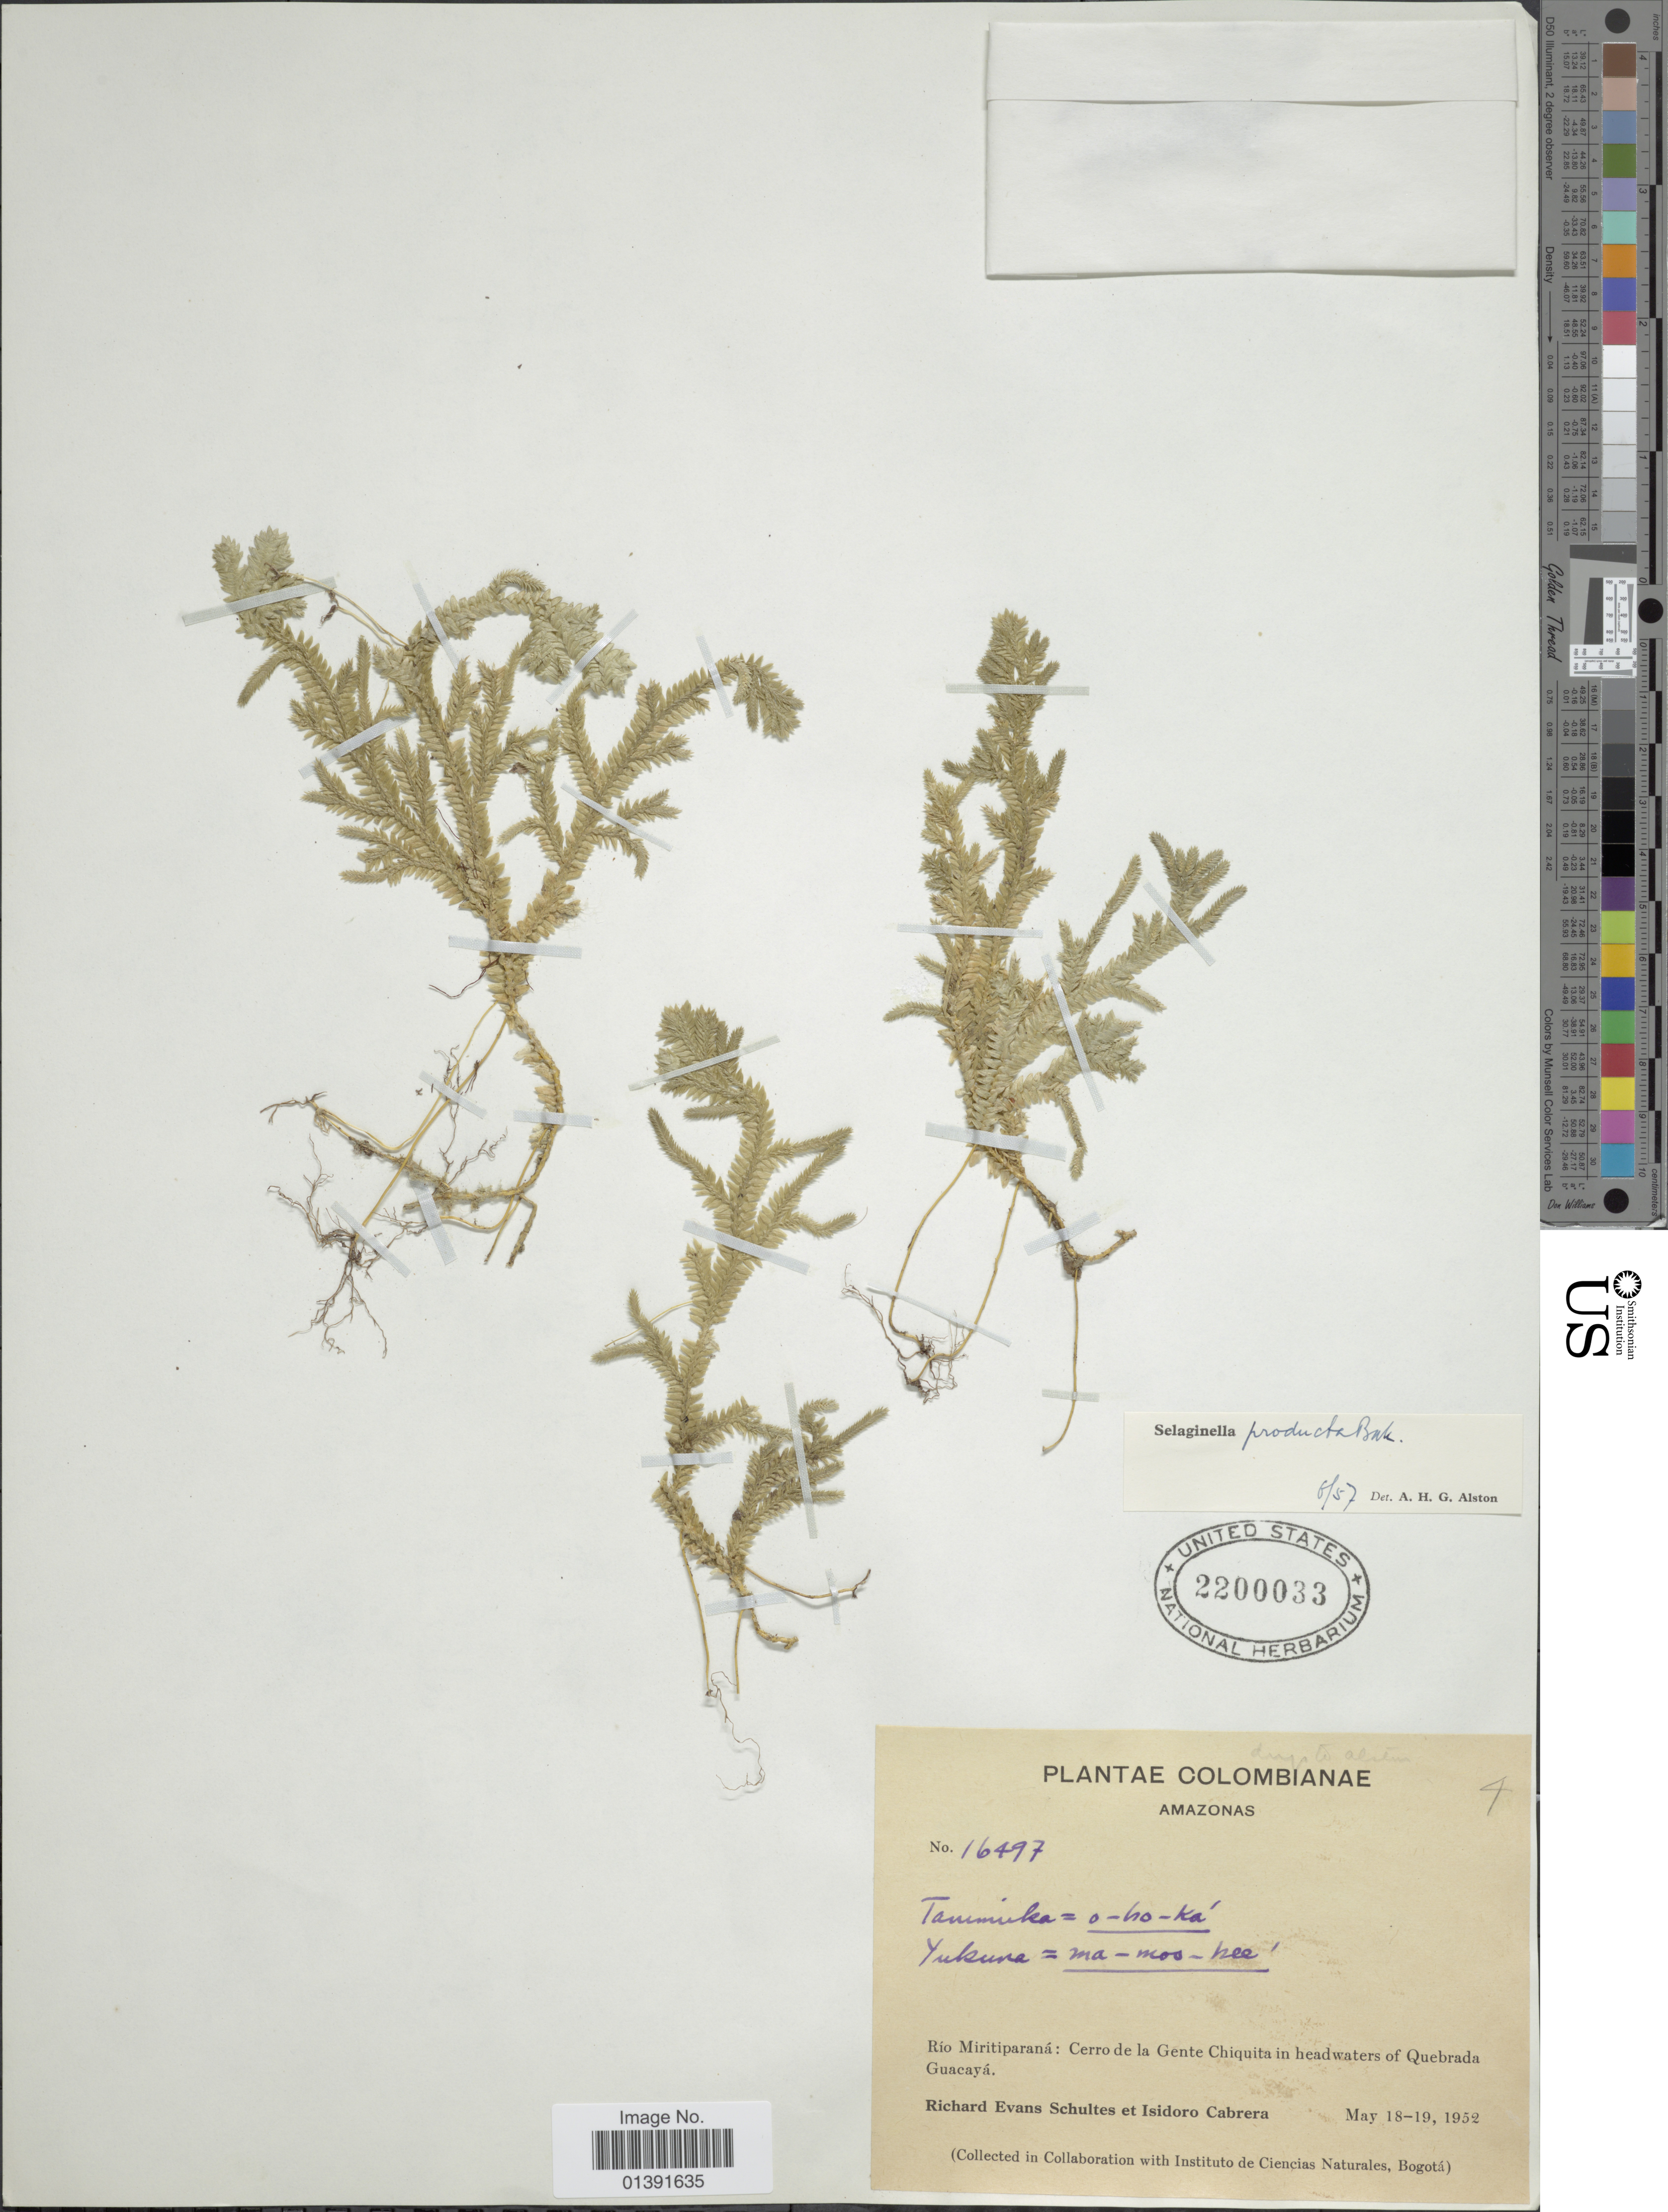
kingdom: Plantae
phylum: Tracheophyta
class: Lycopodiopsida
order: Selaginellales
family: Selaginellaceae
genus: Selaginella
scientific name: Selaginella producta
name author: Baker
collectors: R. E. Schultes & I. Cabrera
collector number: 16497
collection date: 1952-05-18/1952-05-19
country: Colombia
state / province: Amazonas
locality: Rio Miritiparaná: Cerro de la Gente Chiquita in headwaters of Quebrada Guacayá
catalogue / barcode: US 2200033